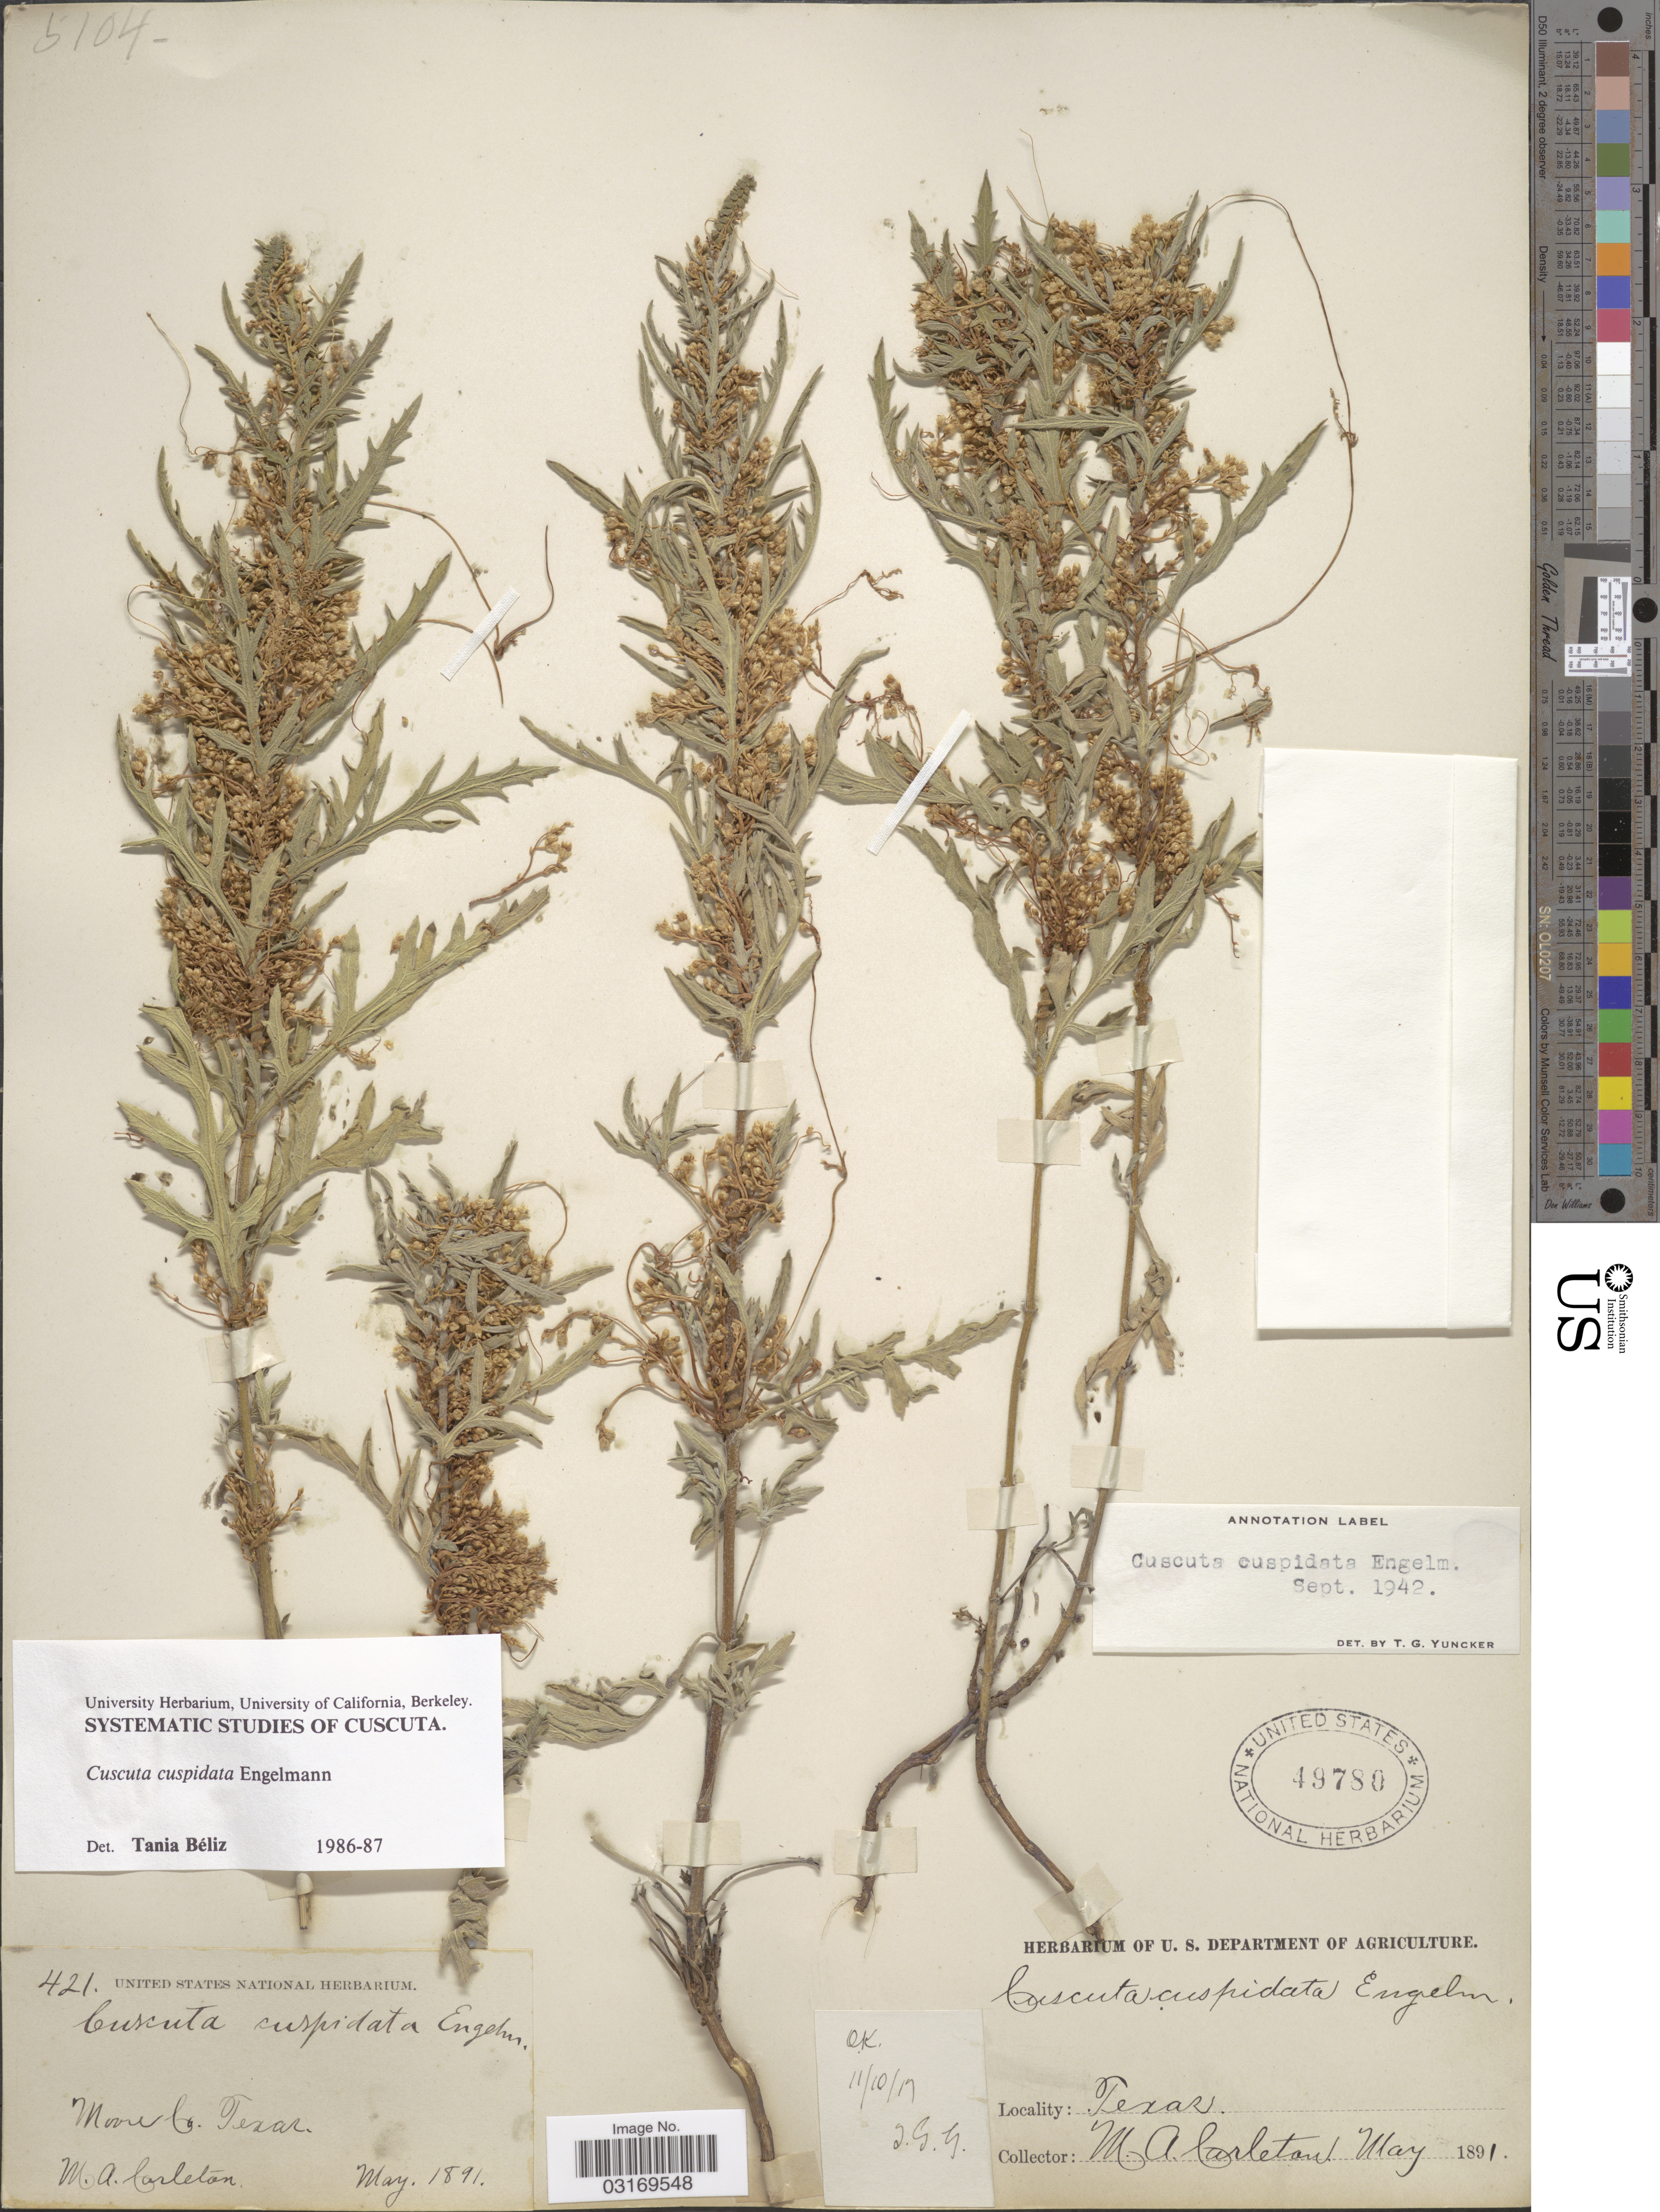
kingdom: Plantae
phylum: Tracheophyta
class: Magnoliopsida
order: Solanales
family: Convolvulaceae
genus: Cuscuta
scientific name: Cuscuta cuspidata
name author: Engelm.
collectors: M. A. Carleton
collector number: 421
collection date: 1891-05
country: United States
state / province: Texas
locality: Moore Co.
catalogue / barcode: US 49780